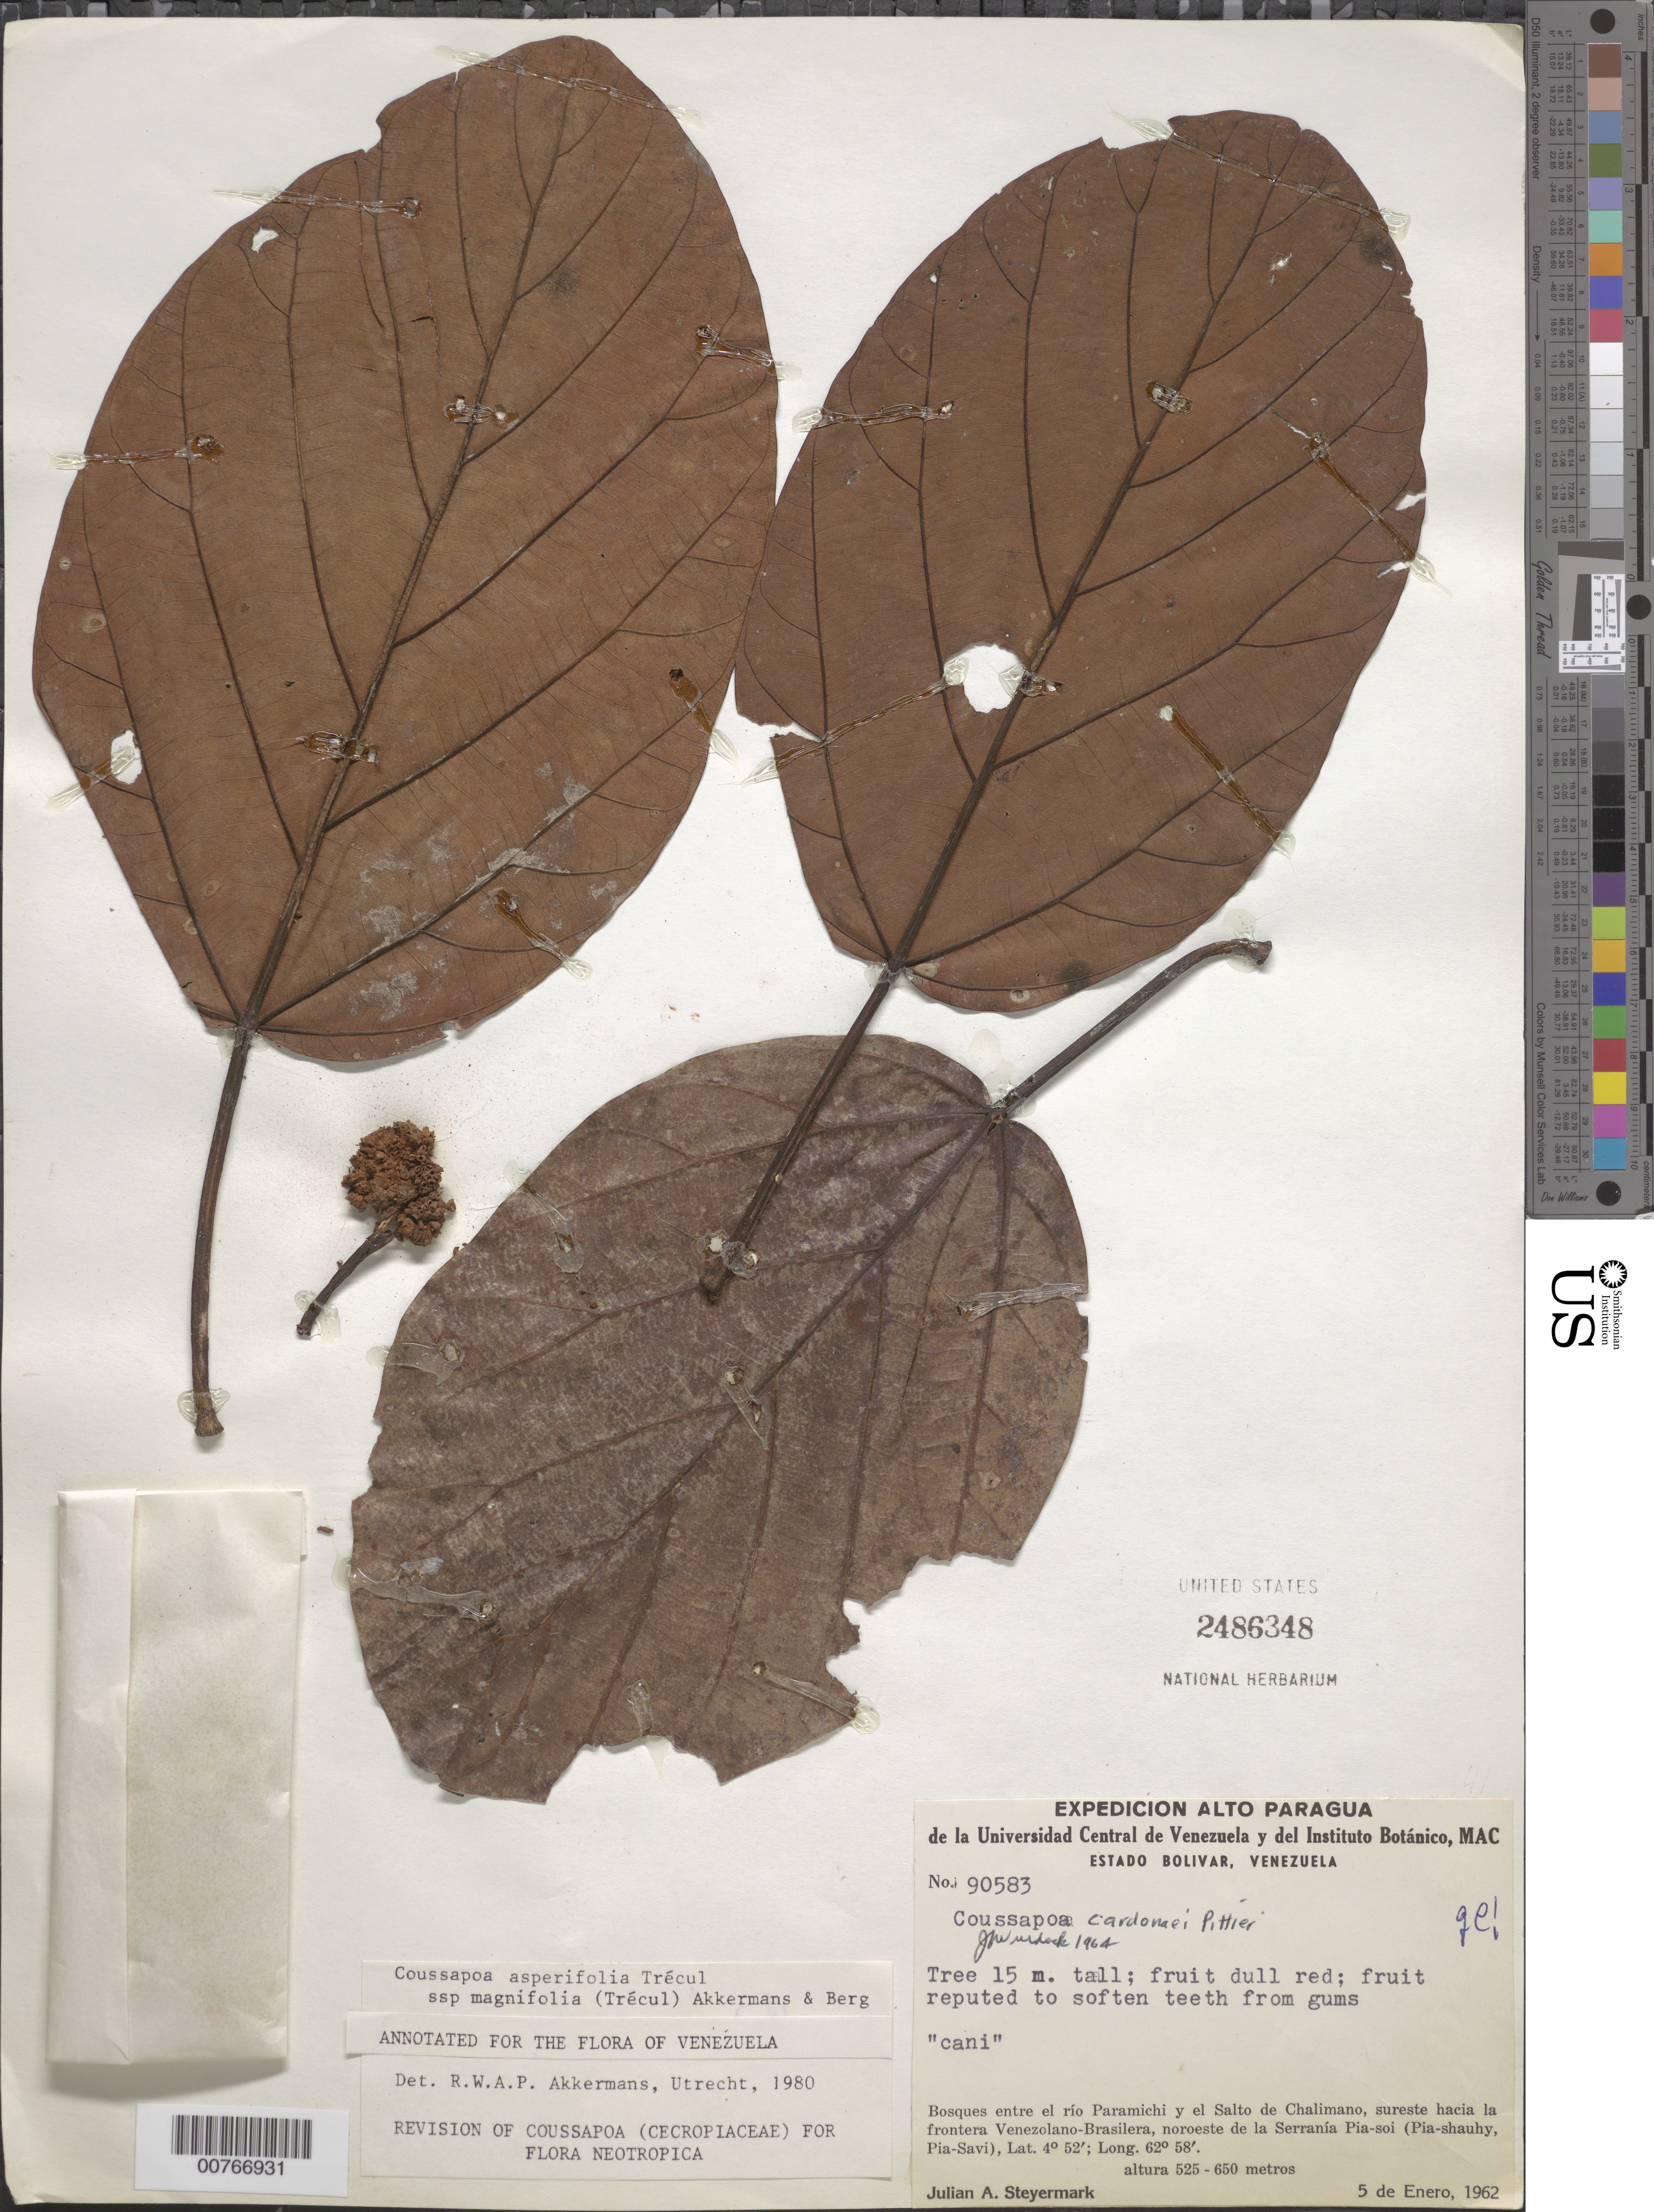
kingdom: Plantae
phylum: Tracheophyta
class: Magnoliopsida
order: Rosales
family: Urticaceae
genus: Coussapoa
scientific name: Coussapoa asperifolia subsp. magnifolia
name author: (Trécul) Akkermans & C.C. Berg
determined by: Akkermans, R. W. A. P.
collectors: J. Steyermark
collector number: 90583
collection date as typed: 5-Jan-62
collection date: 1962-01-05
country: Venezuela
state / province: Bolívar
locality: Río Paramichi to Salto de Chalimano, SE toward Brasil-Venez. Border, NE de ls Serranía Pia-soi (Pia-shauhy, Pia-Savi)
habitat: Bosques entre rio y salto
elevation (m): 525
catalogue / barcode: US 2486348